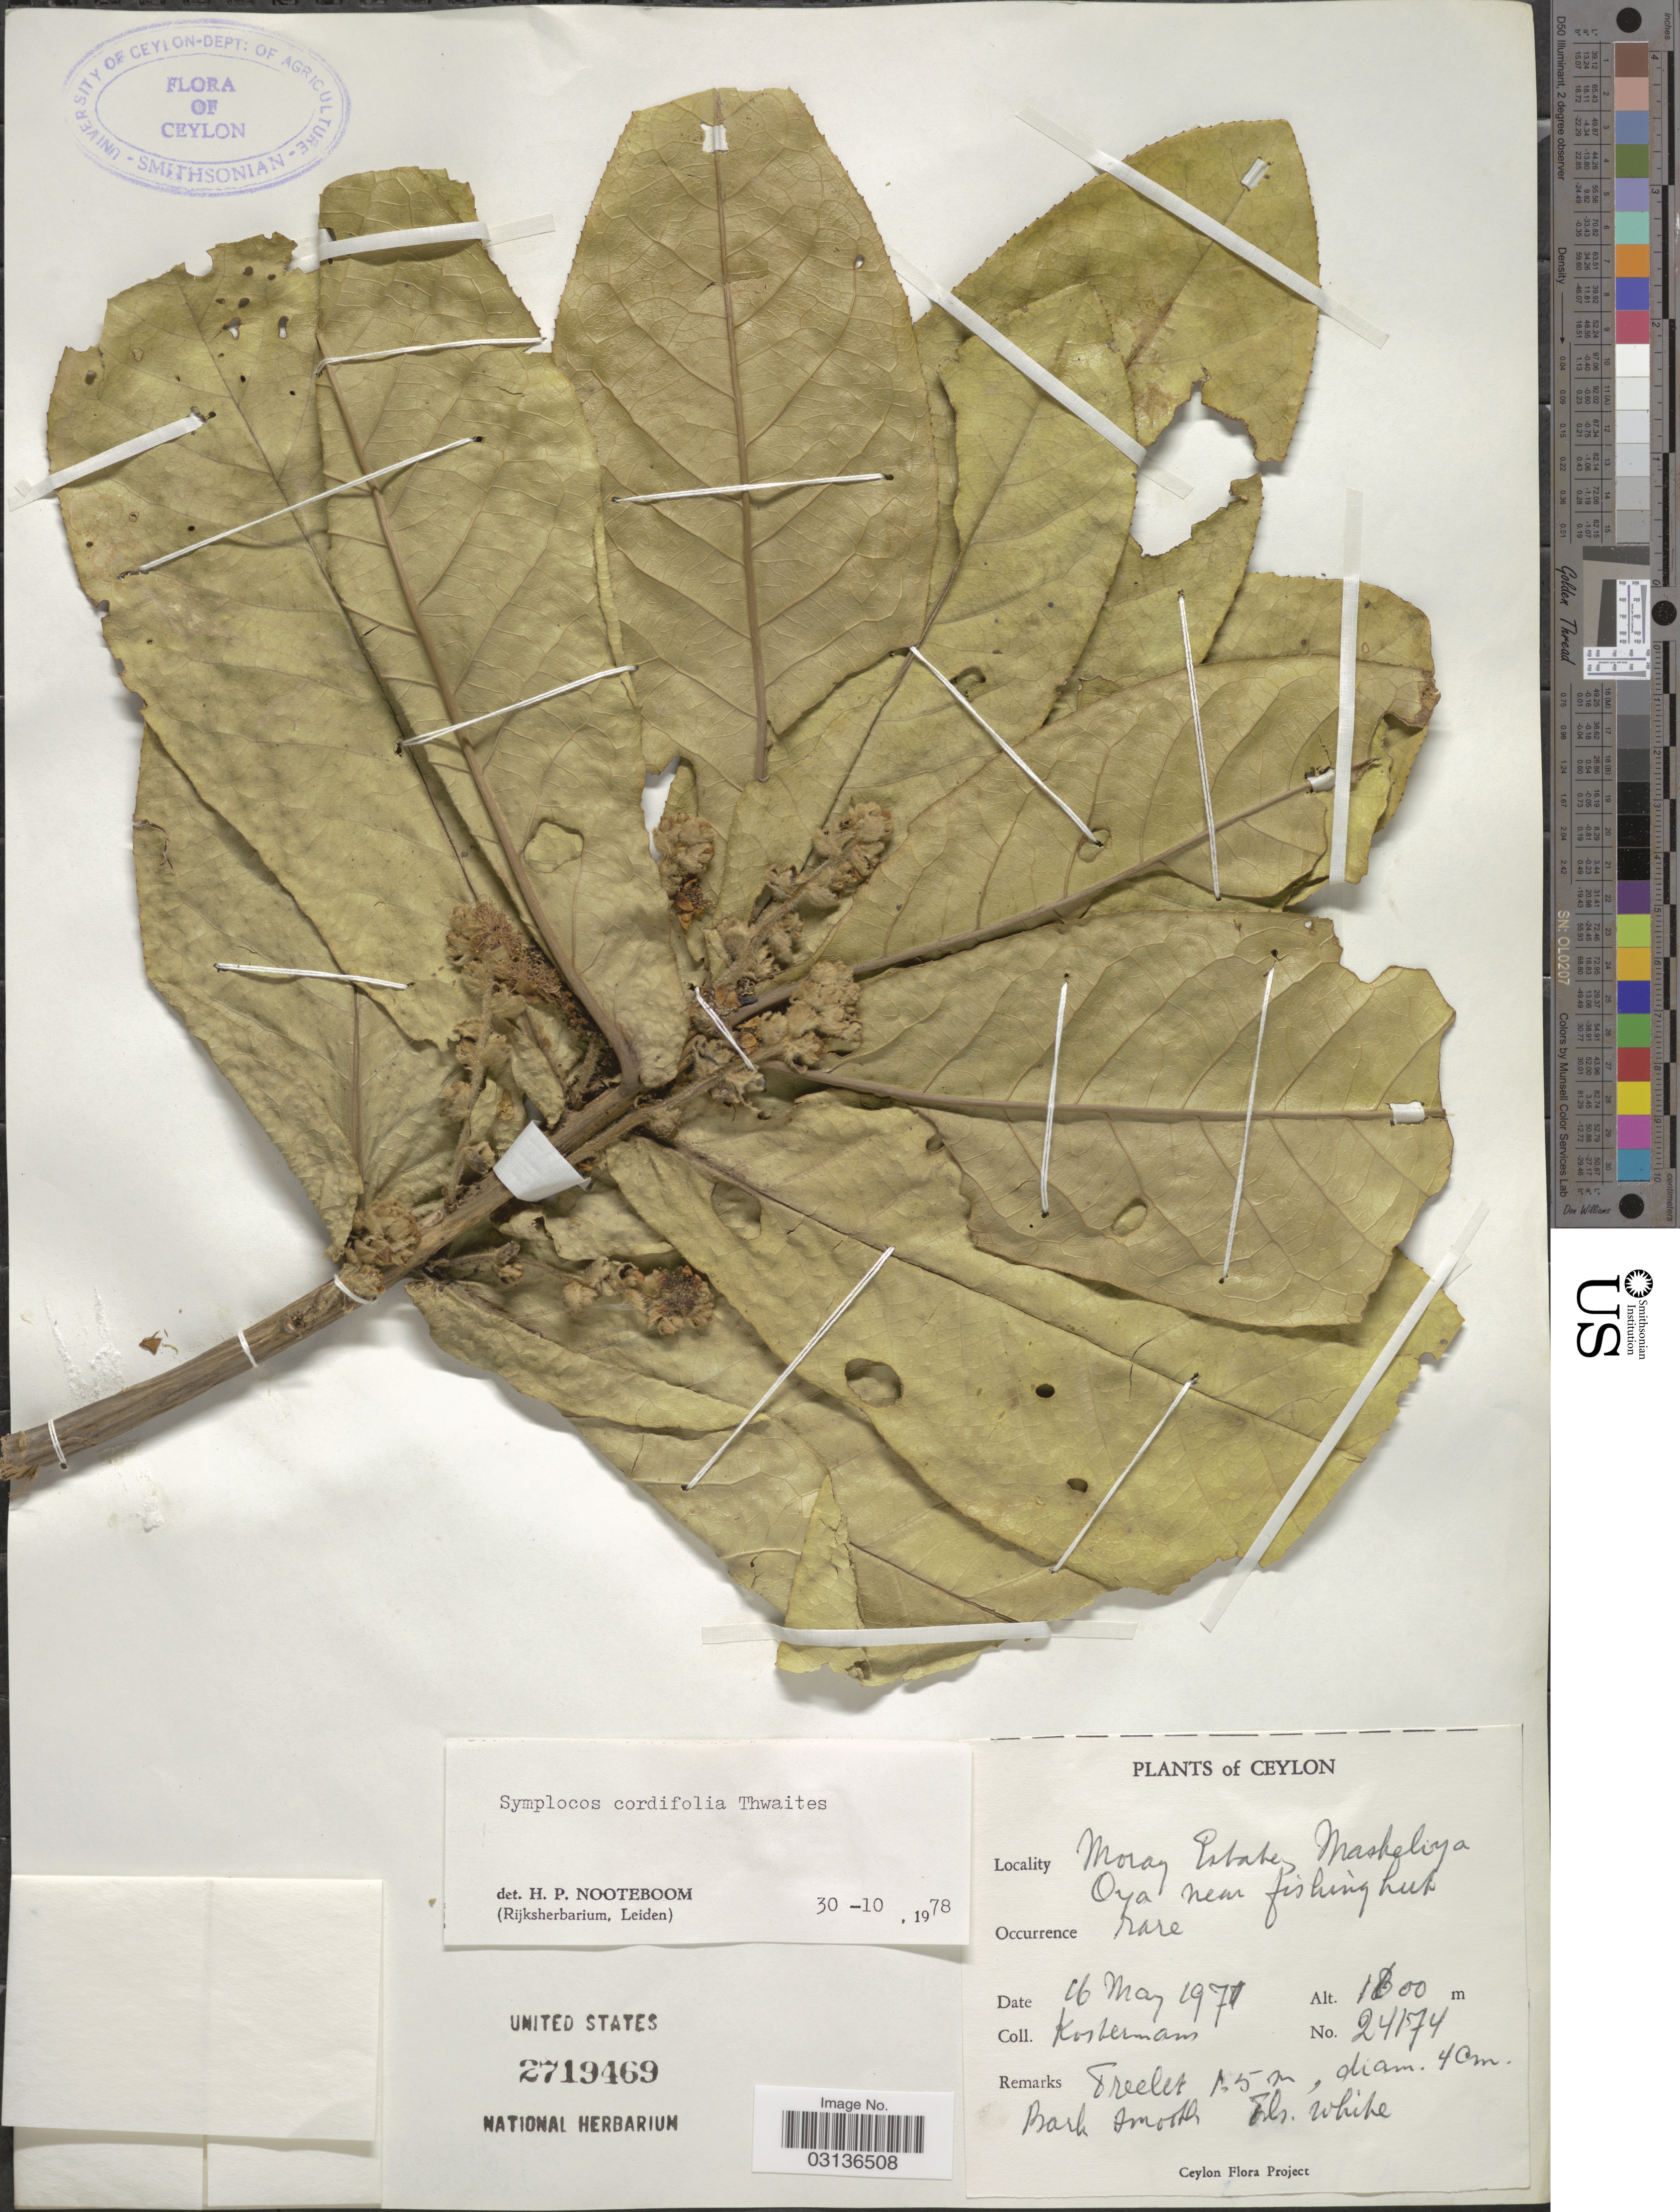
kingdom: Plantae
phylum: Tracheophyta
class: Magnoliopsida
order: Ericales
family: Symplocaceae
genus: Symplocos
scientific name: Symplocos cordifolia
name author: Thwaites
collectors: Kostermans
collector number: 241574*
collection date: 1971-05-16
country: Sri Lanka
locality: Ceylon. Moray Estate Maskeliya Oya near fishing hut.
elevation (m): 1600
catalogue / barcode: US 2719469